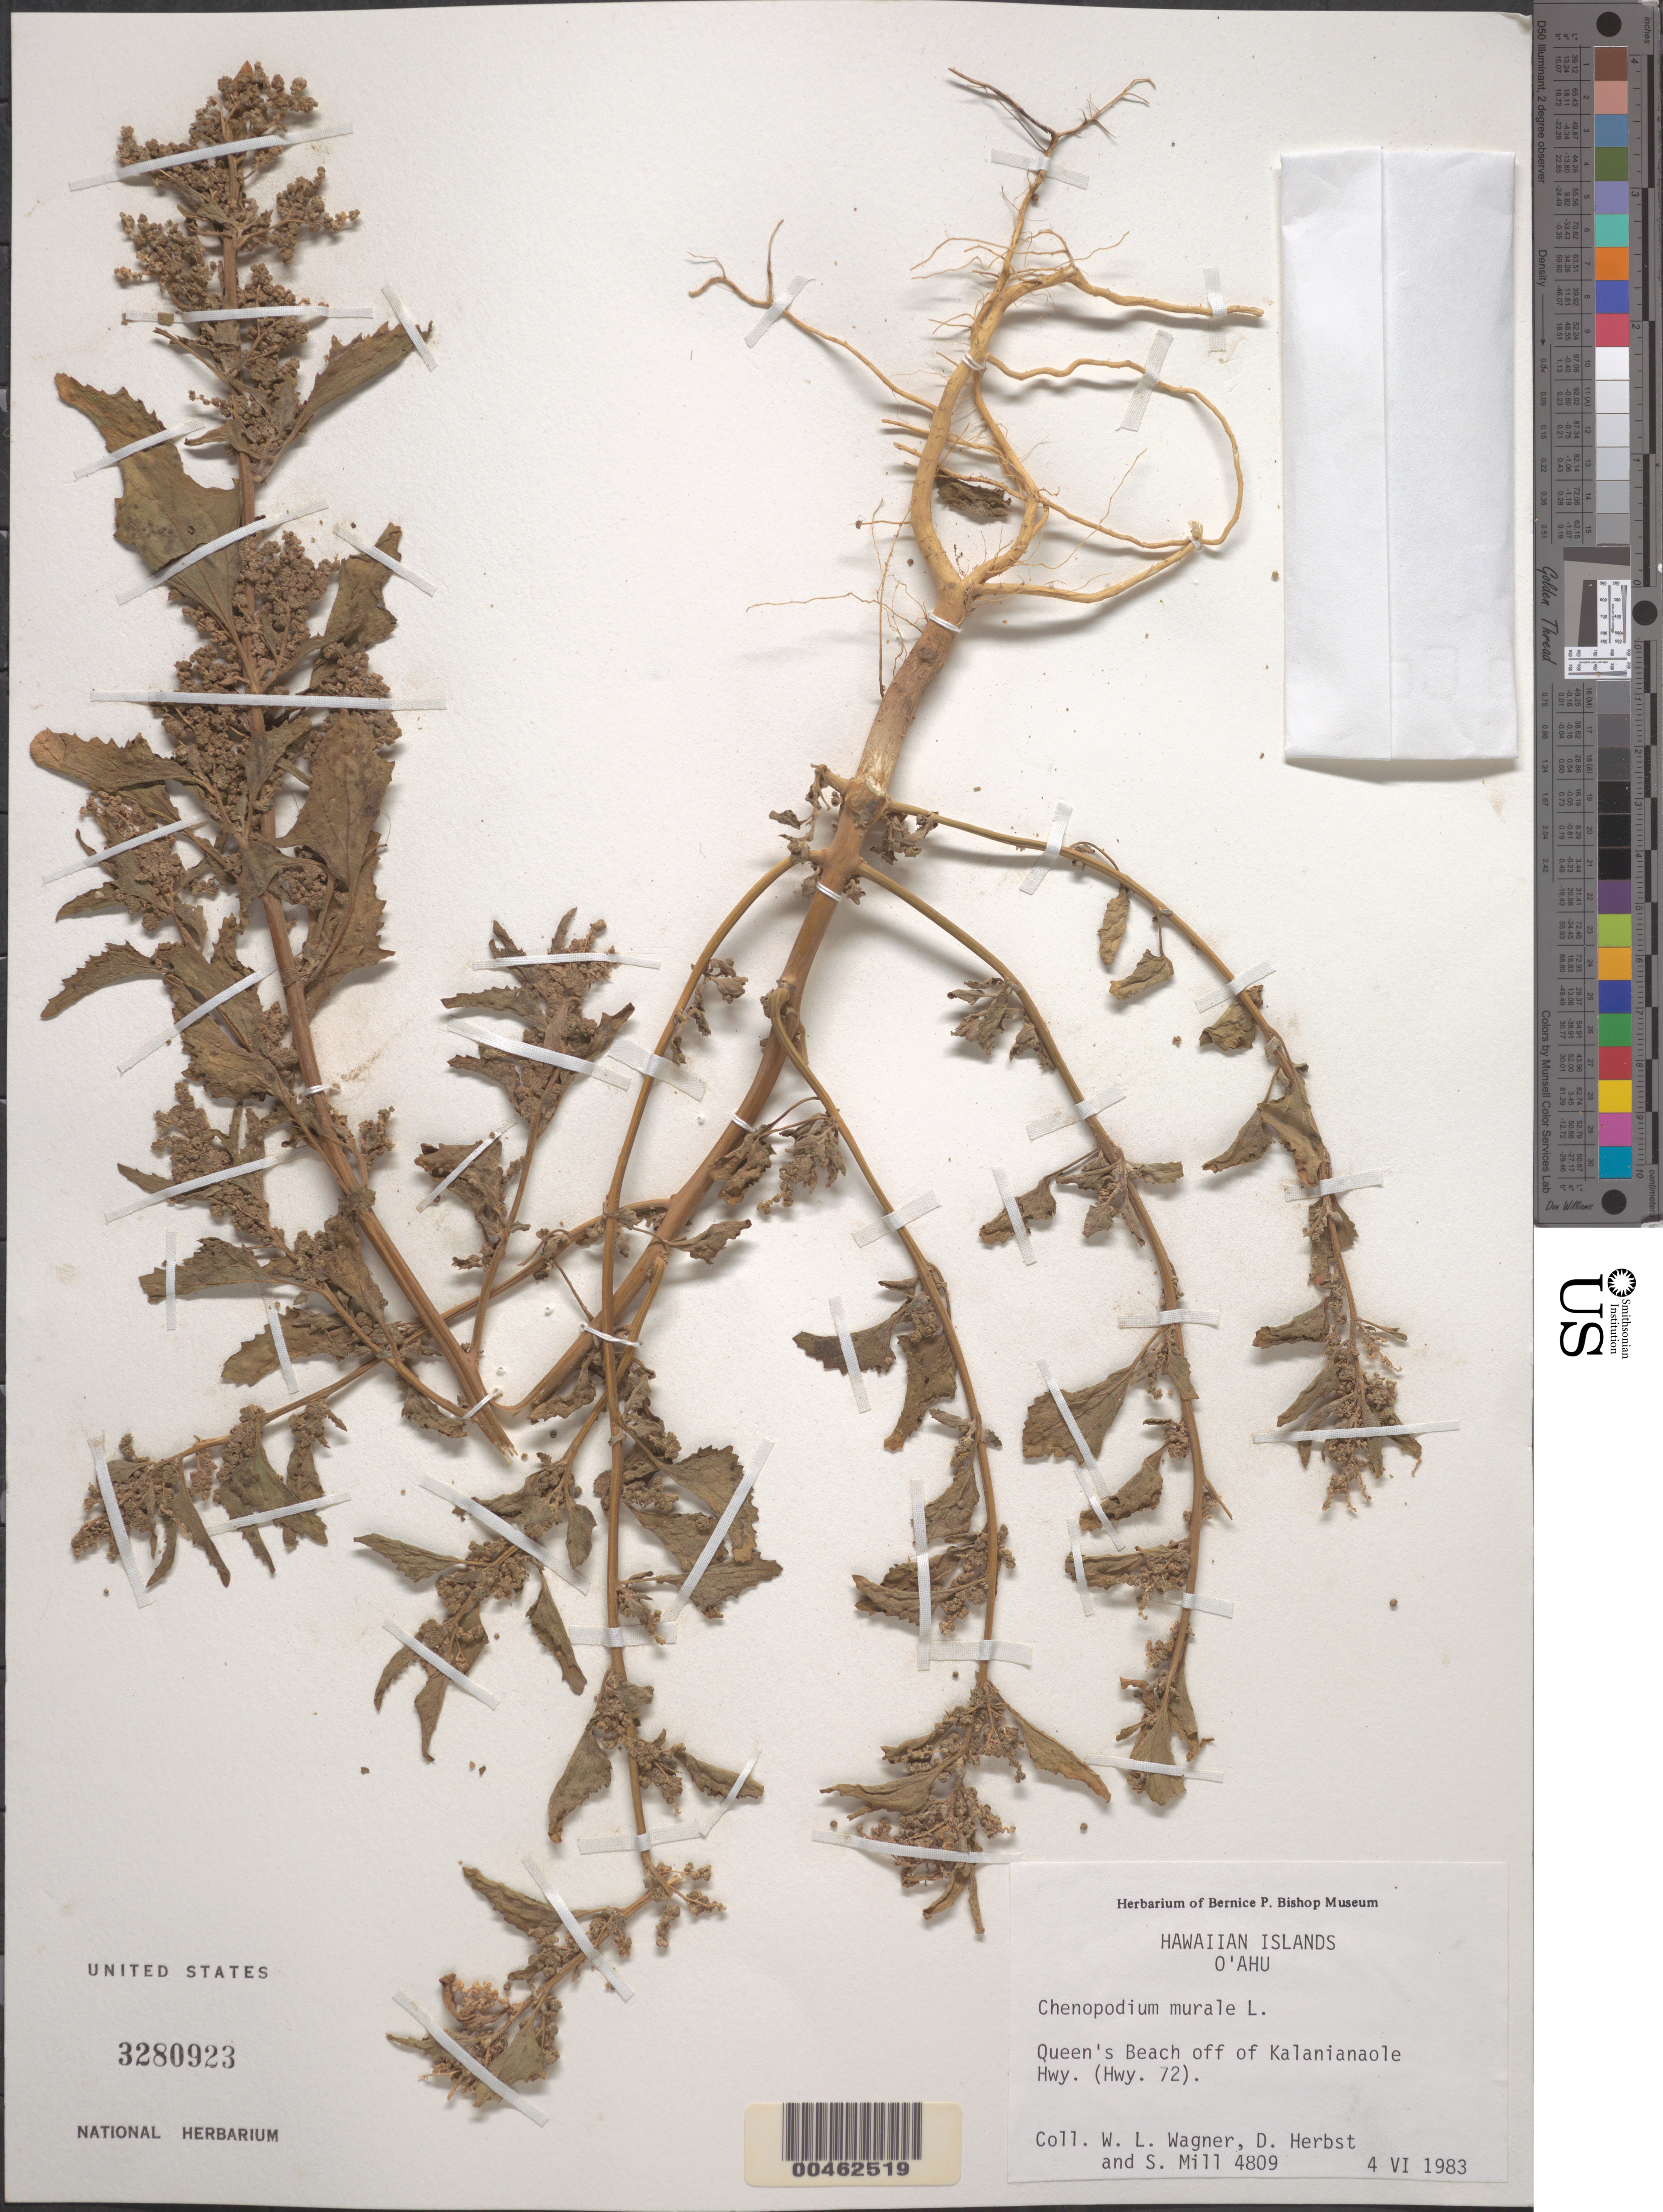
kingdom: Plantae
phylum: Tracheophyta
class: Magnoliopsida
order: Caryophyllales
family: Amaranthaceae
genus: Chenopodiastrum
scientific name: Chenopodiastrum murale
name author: (L.) S. Fuentes et al.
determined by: Wagner, W. L., (BOT), Smithsonian Institution - National Museum of Natural History (UNITED STATES)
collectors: W. L. Wagner, D. R. Herbst & S. W. Miller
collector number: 4809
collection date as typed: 4 Jun 1983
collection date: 1983-06-04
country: United States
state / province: Hawaii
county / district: Honolulu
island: Oahu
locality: Queen's Beach of of Kanlanianole Hwy. (Hwy. 72)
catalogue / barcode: US 3280923